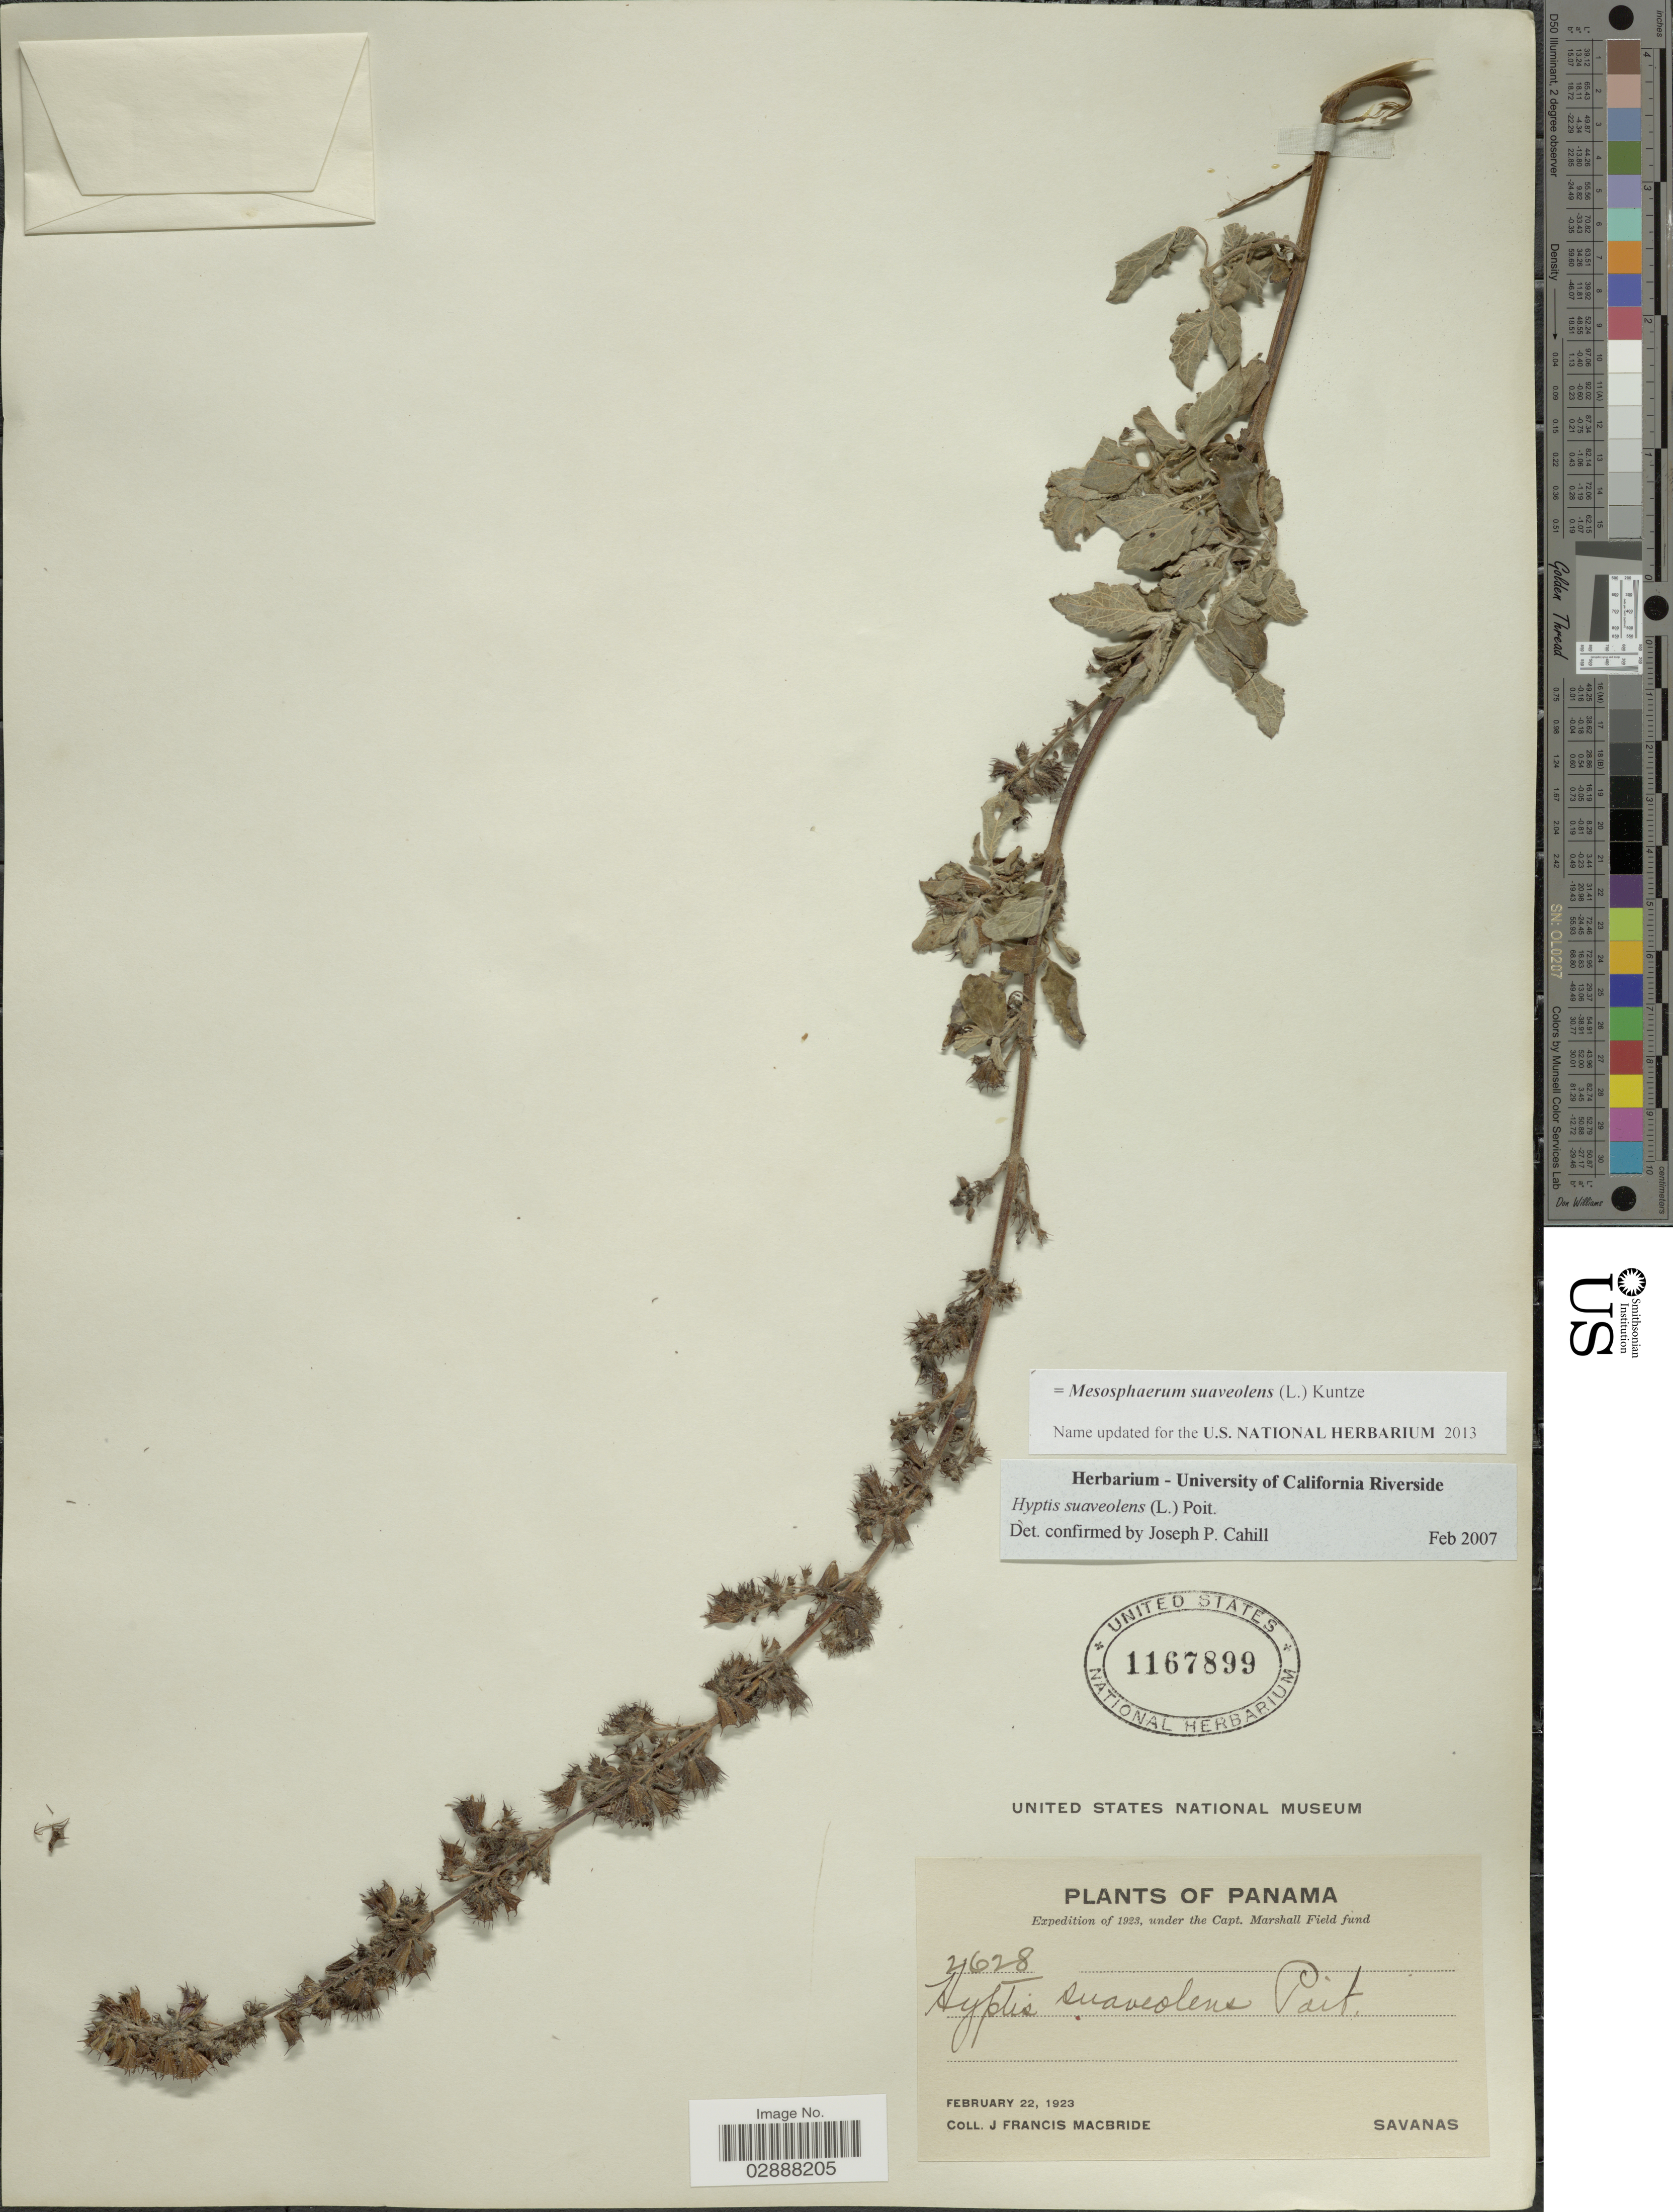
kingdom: Plantae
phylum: Tracheophyta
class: Magnoliopsida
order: Lamiales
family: Lamiaceae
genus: Mesosphaerum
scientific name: Mesosphaerum suaveolens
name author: (L.) Kuntze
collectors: J. F. Macbride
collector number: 2628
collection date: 1923-02-22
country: Panama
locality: Savanas.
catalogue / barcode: US 1167899